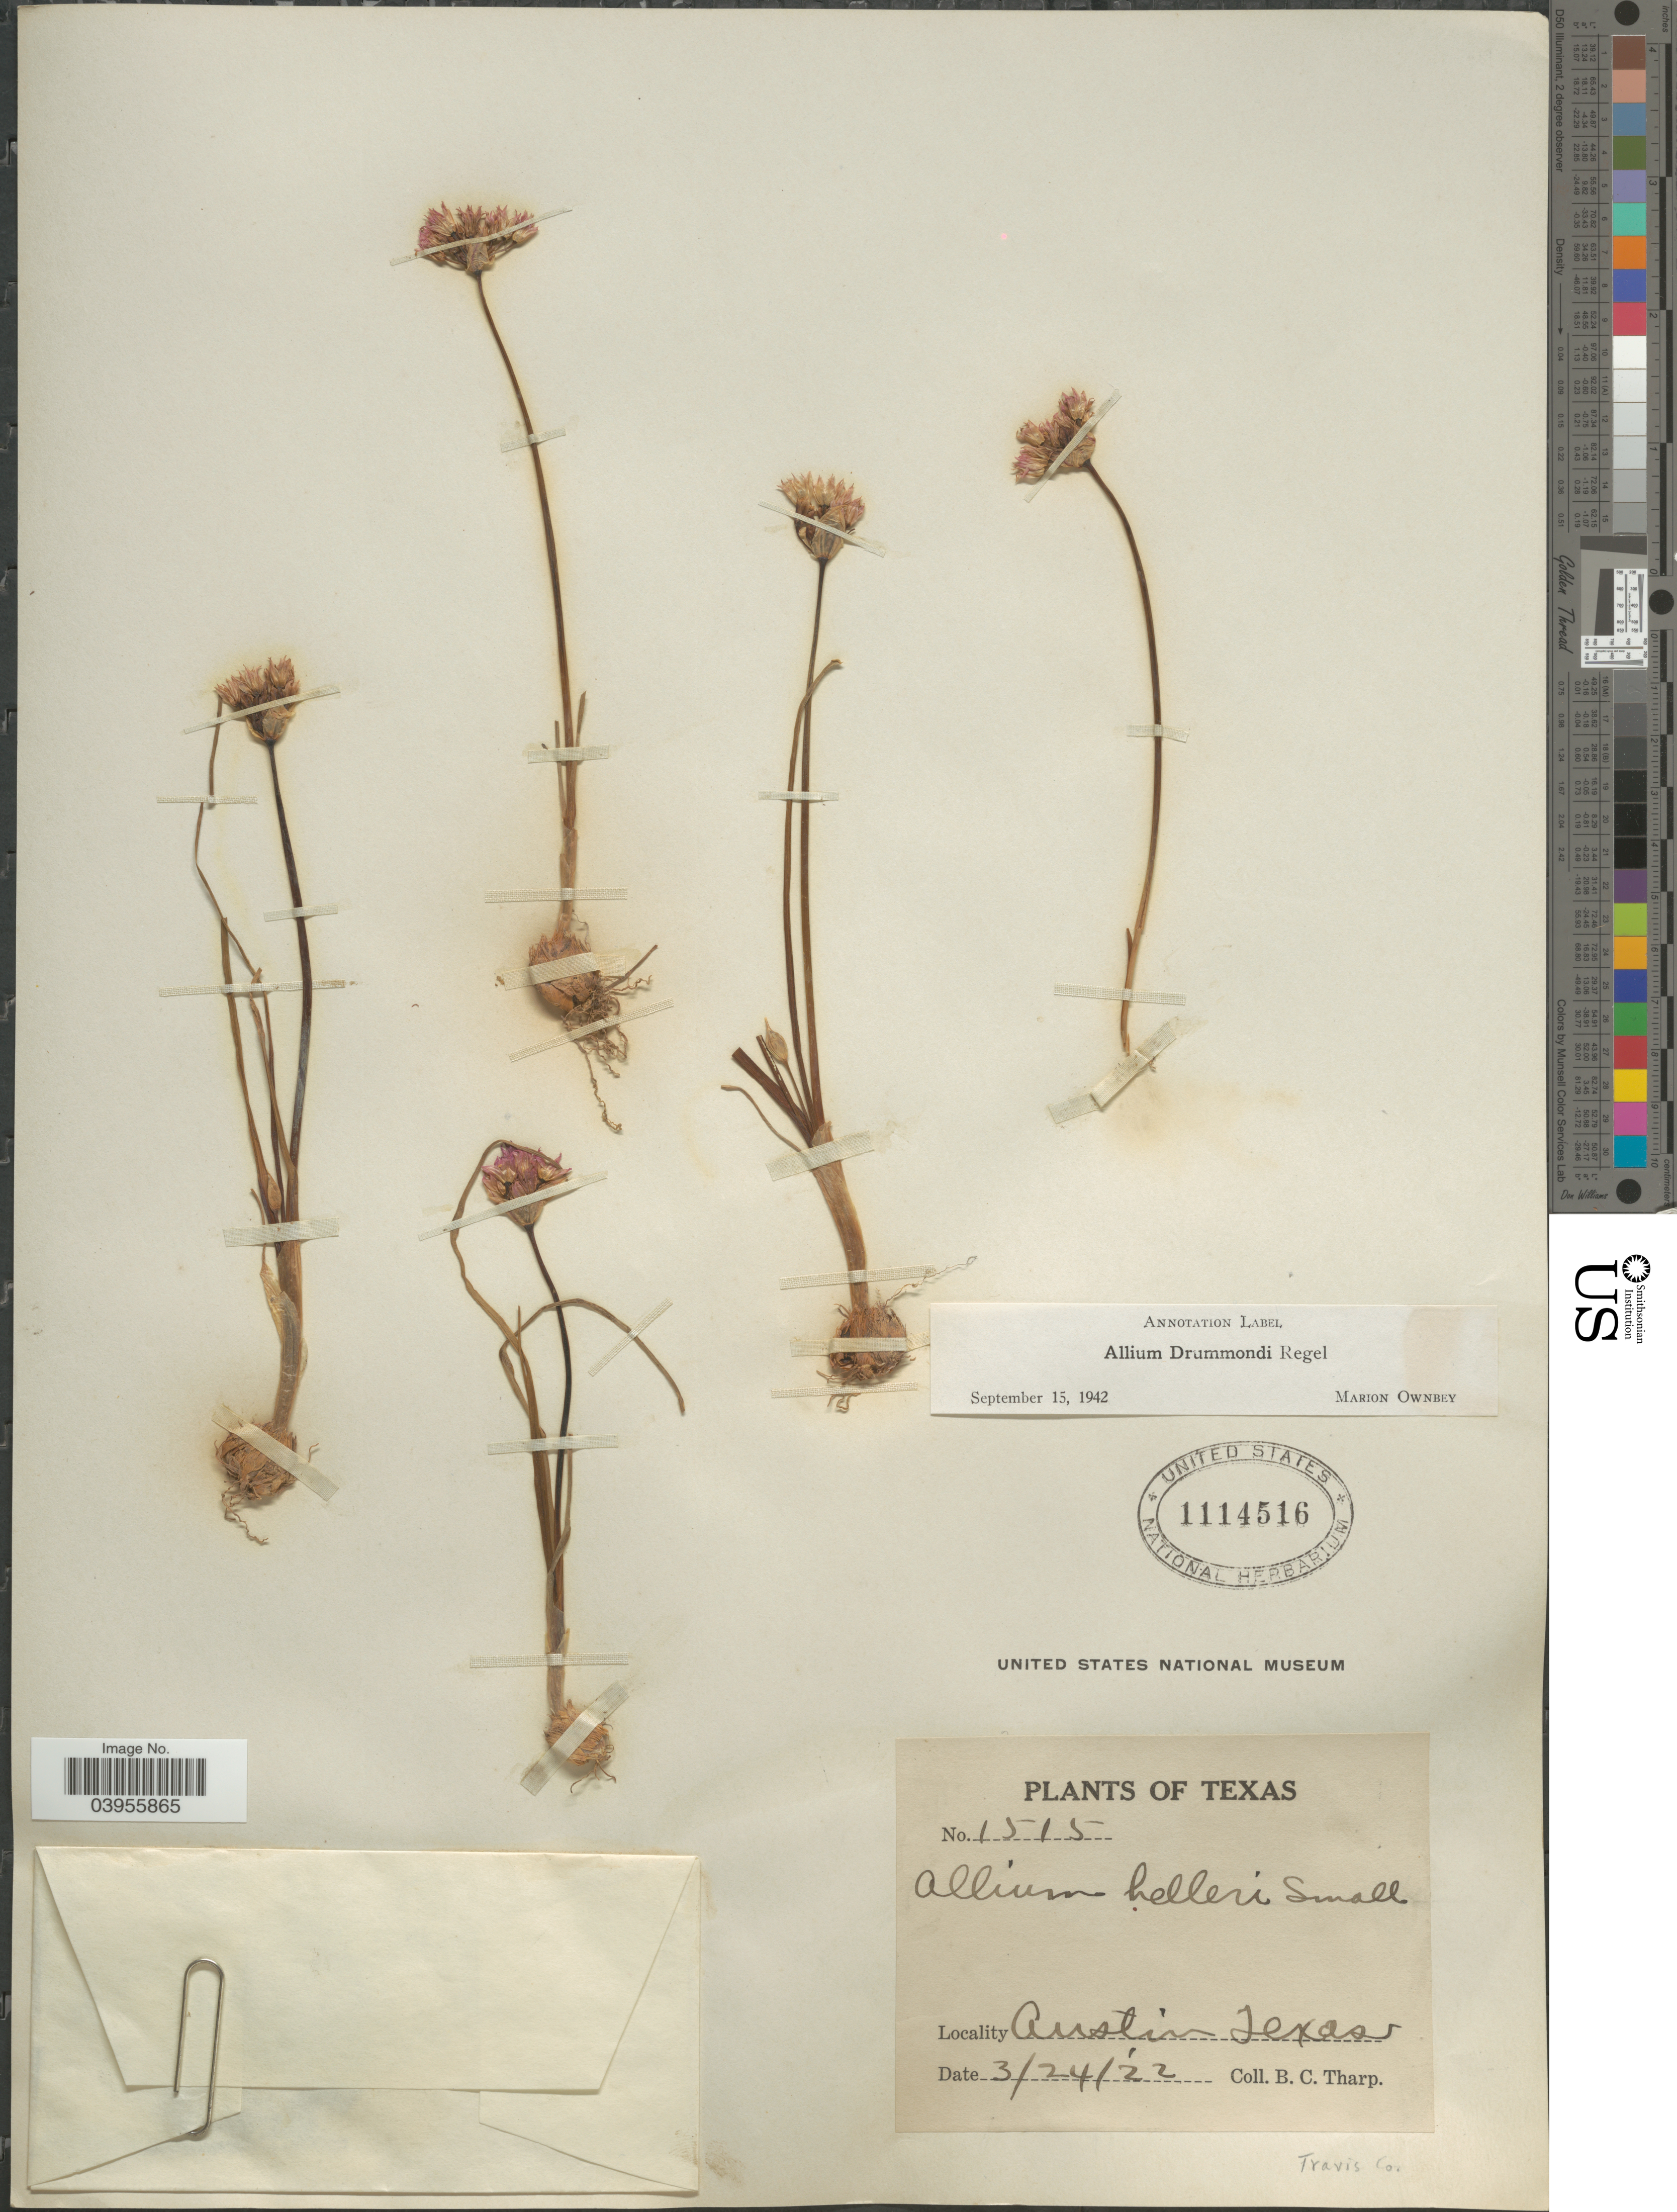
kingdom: Plantae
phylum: Tracheophyta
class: Liliopsida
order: Asparagales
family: Amaryllidaceae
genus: Allium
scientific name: Allium drummondii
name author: Regel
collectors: B. C. Tharp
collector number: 1515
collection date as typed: Transcribed d/m/y: 24/3/22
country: United States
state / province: Texas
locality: Austin. Travis Co.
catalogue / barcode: US 1114516